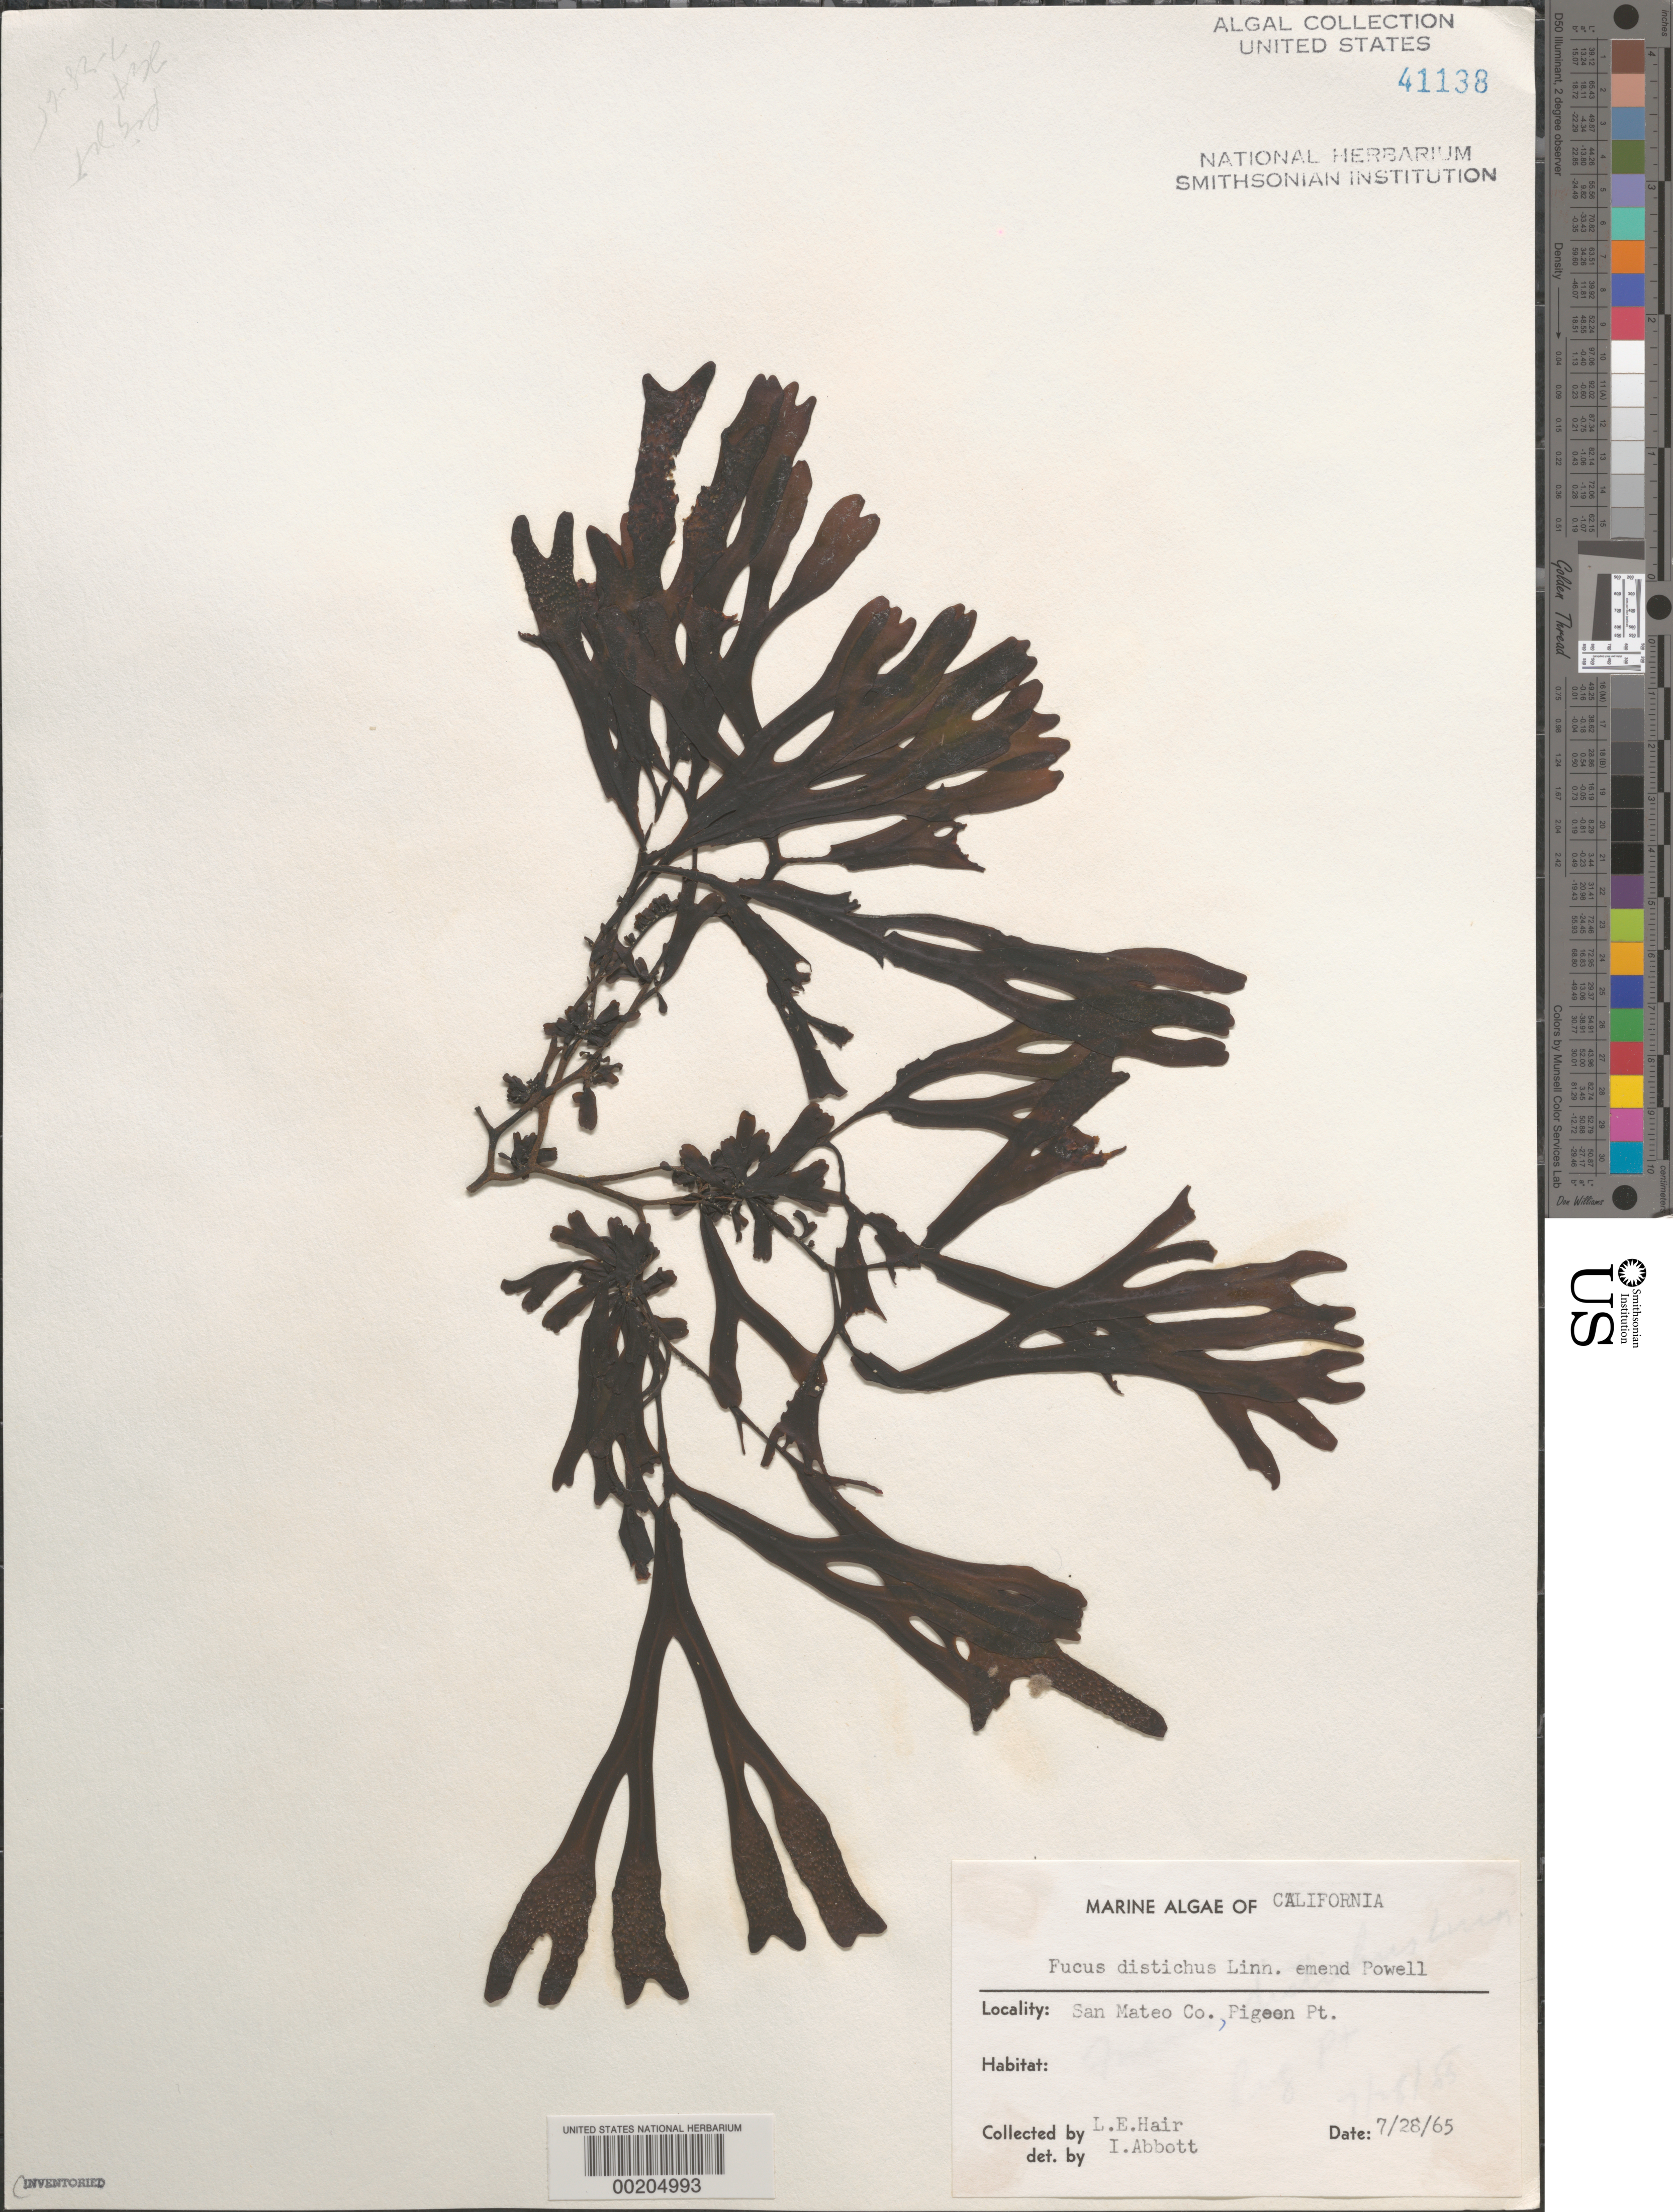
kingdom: Chromista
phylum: Ochrophyta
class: Phaeophyceae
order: Fucales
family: Fucaceae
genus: Fucus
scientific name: Fucus distichus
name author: L.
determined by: Abbott, Isabella A.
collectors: L. Hair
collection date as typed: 28 Jul 1965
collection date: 1965-07-28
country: United States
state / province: California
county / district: San Mateo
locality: Pigeon Point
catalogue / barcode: US 41138